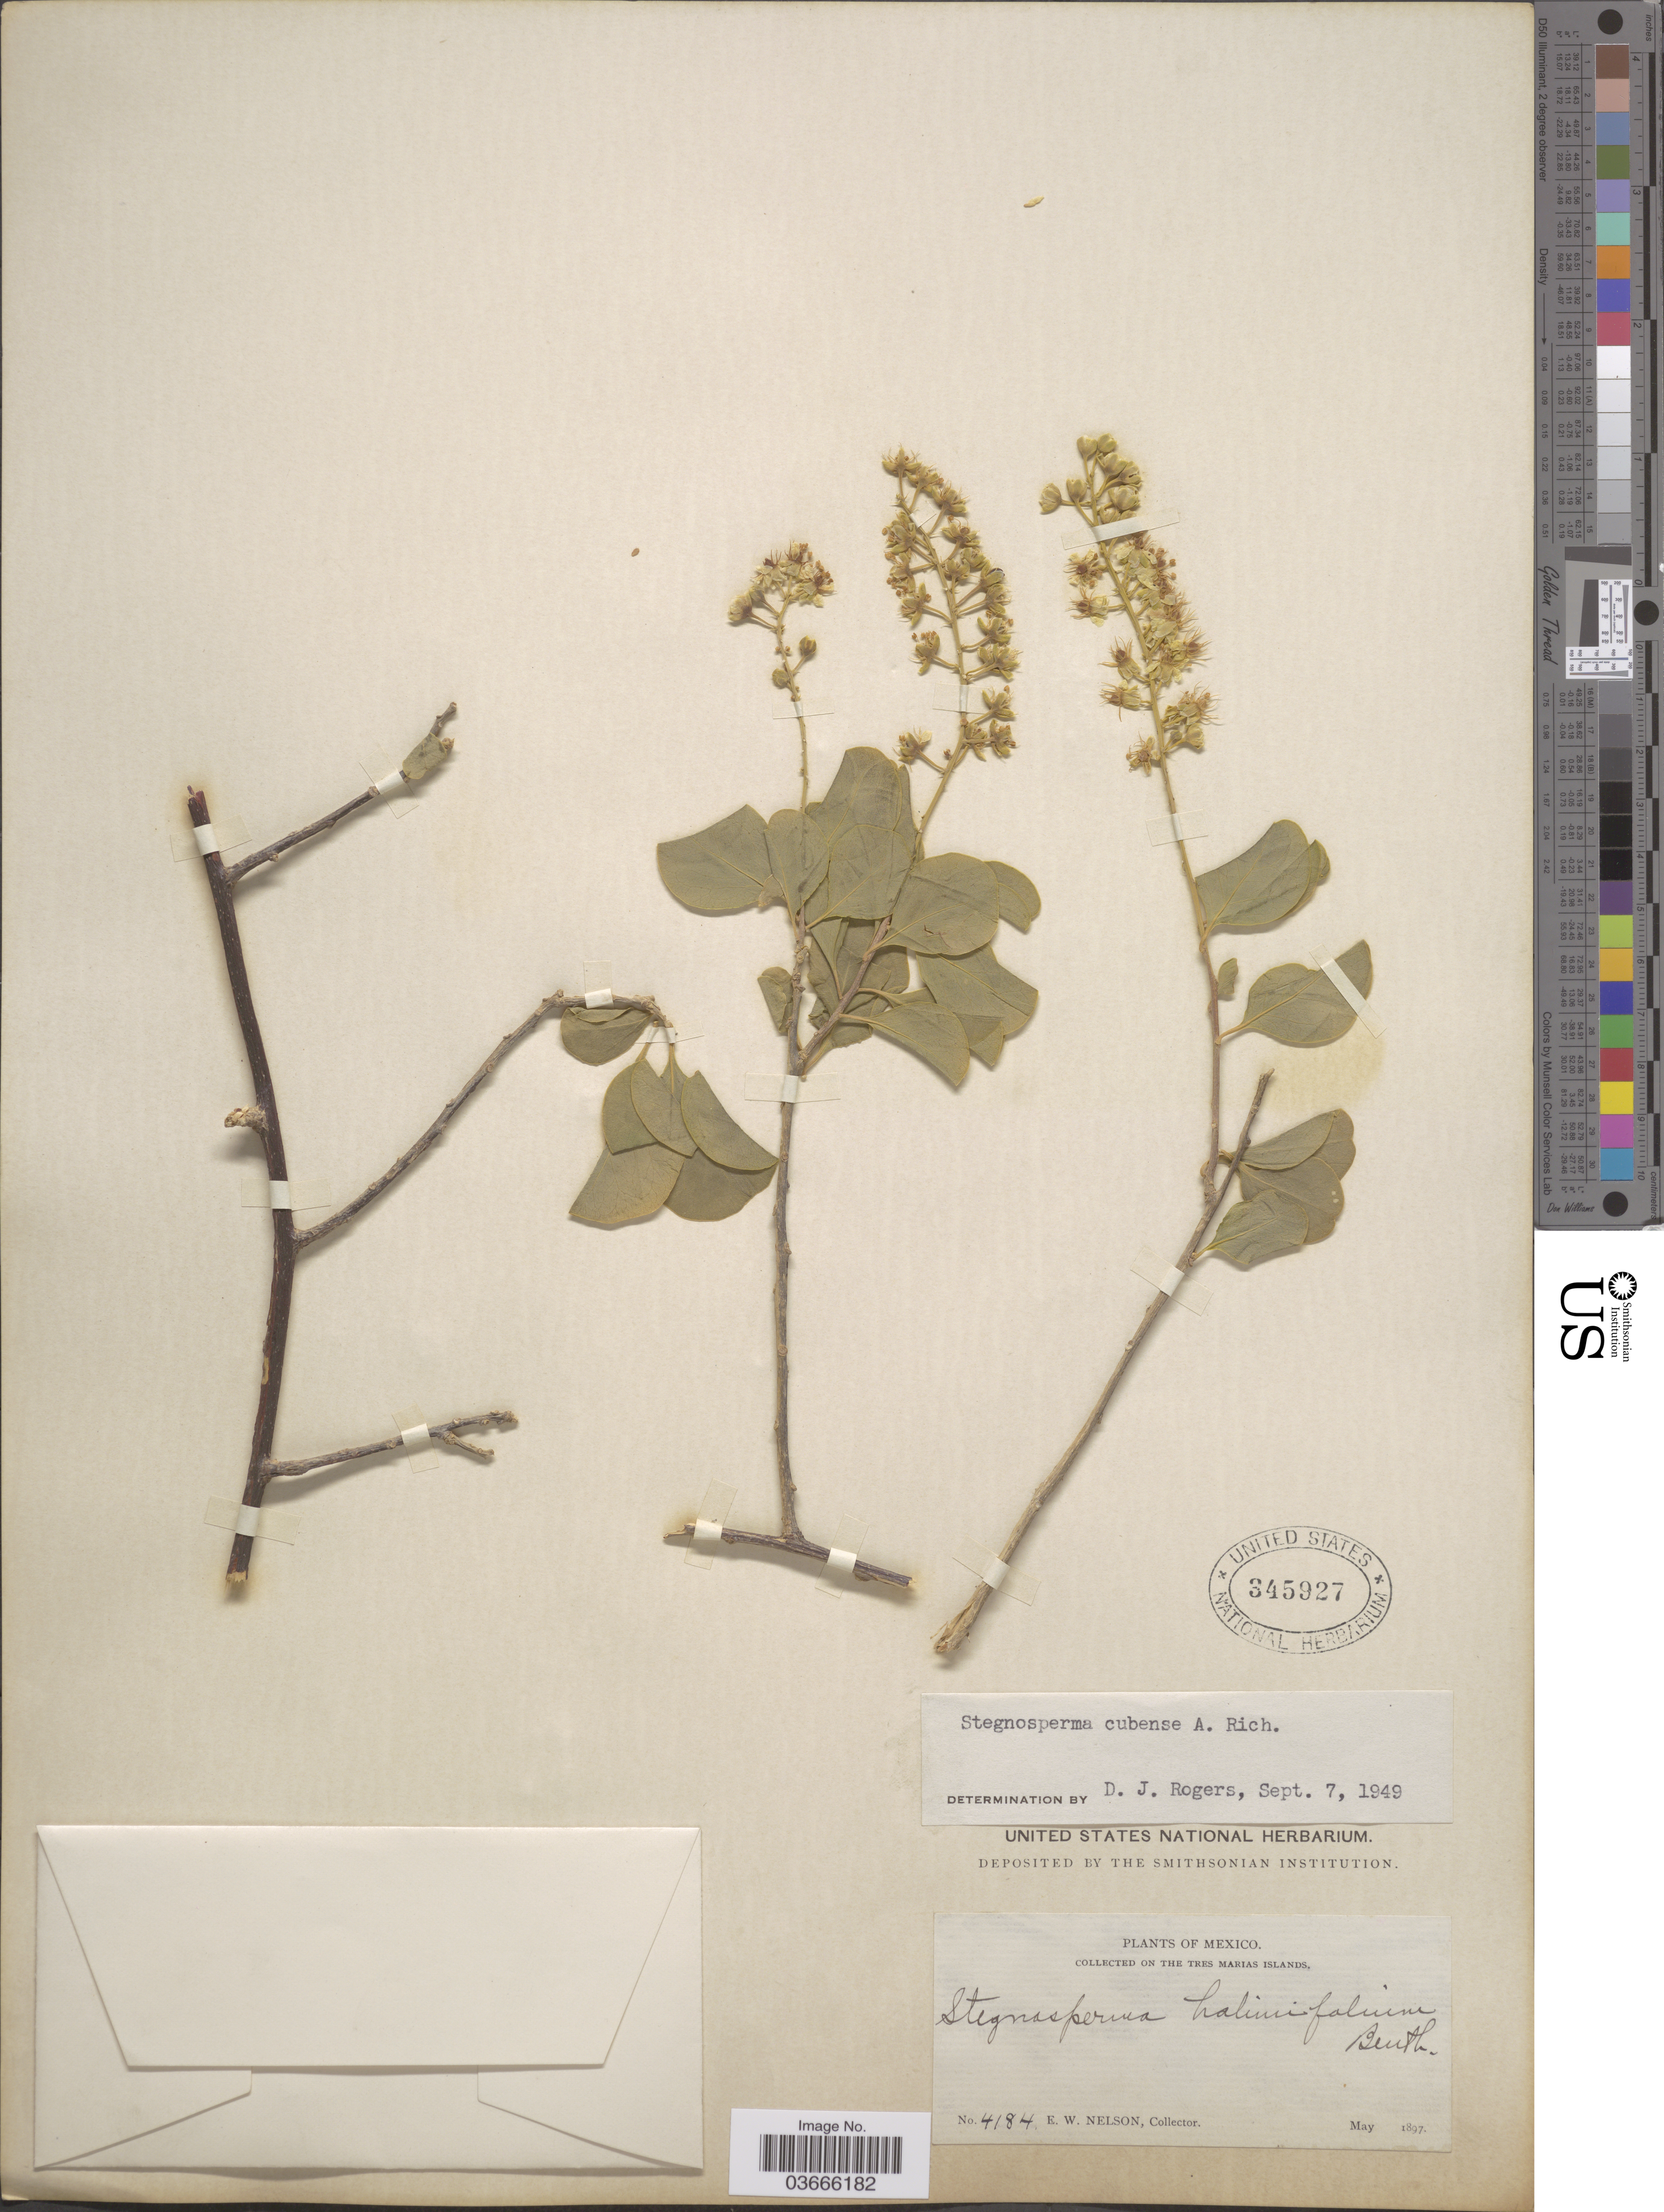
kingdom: Plantae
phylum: Tracheophyta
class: Magnoliopsida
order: Caryophyllales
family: Stegnospermataceae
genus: Stegnosperma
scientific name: Stegnosperma cubense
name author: A. Rich.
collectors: E. W. Nelson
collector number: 4184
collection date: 1897-05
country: Mexico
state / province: Nayarit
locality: Tres Marias Islands.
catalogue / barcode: US 345927